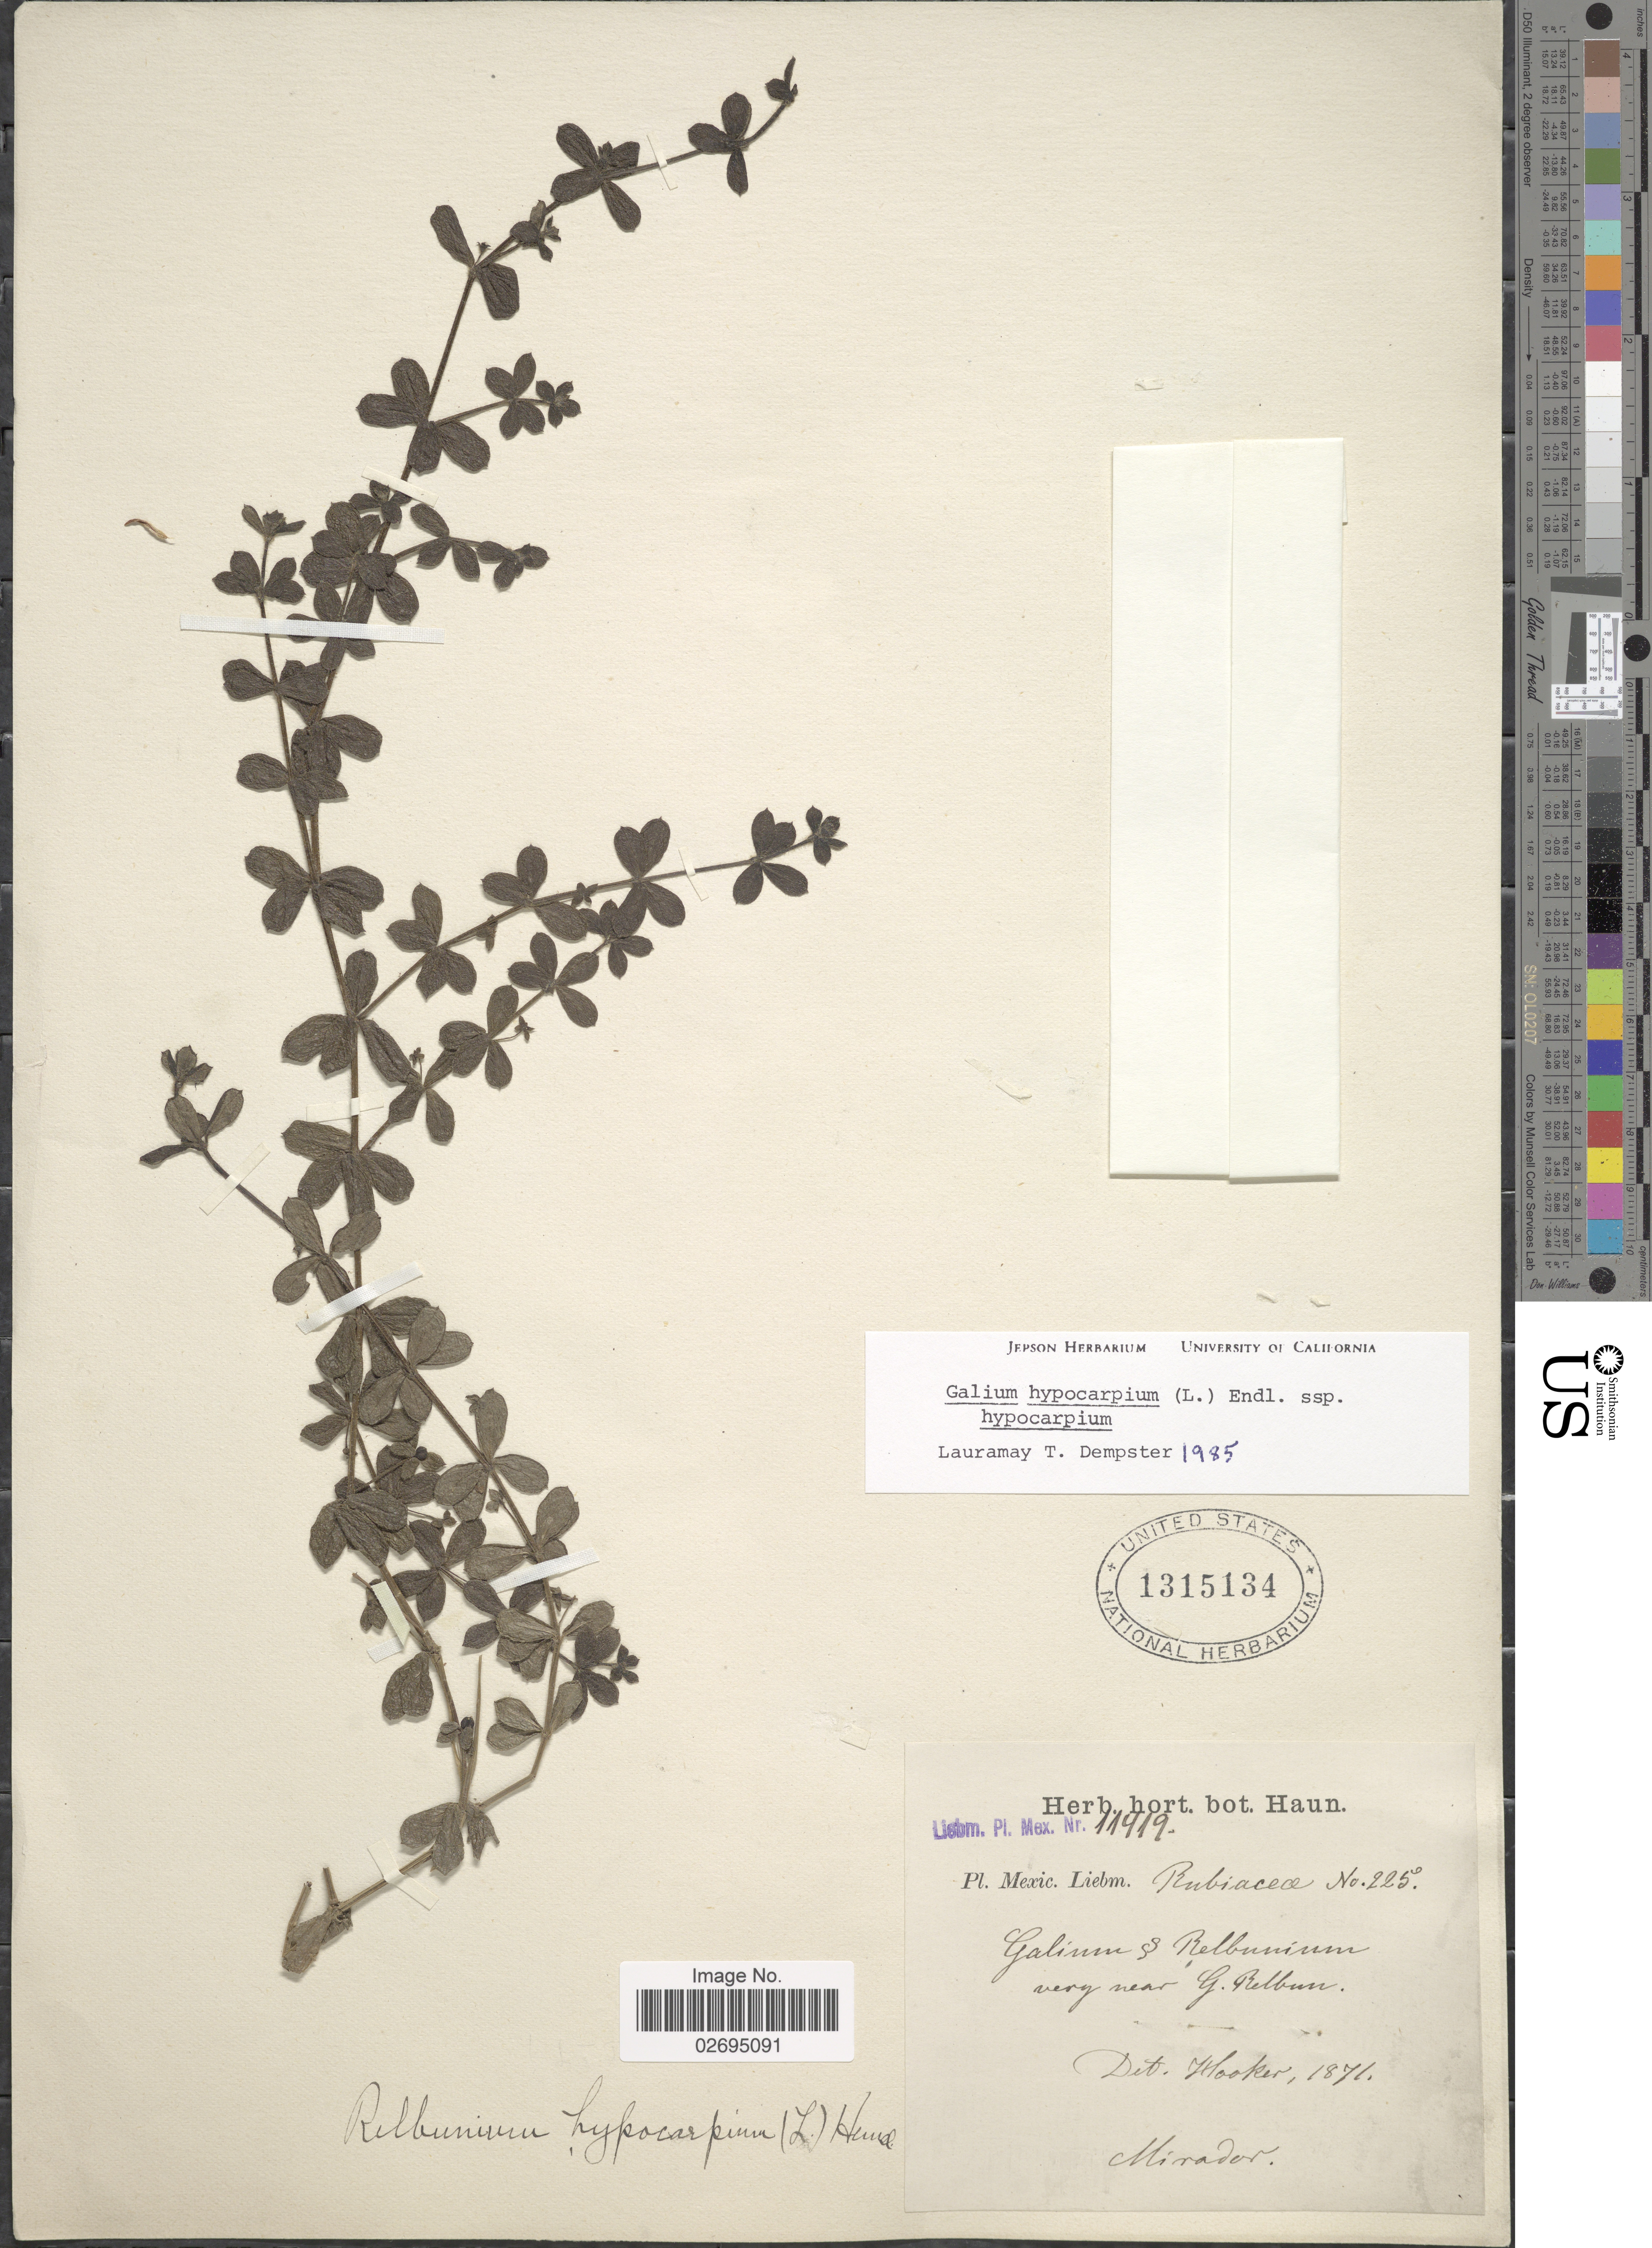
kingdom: Plantae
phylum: Tracheophyta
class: Magnoliopsida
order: Gentianales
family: Rubiaceae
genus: Galium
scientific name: Galium hypocarpium subsp. hypocarpium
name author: (L.) Endl. ex Griseb.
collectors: Liebmann, --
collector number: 11419/225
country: Mexico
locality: Mirador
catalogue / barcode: US 1315134